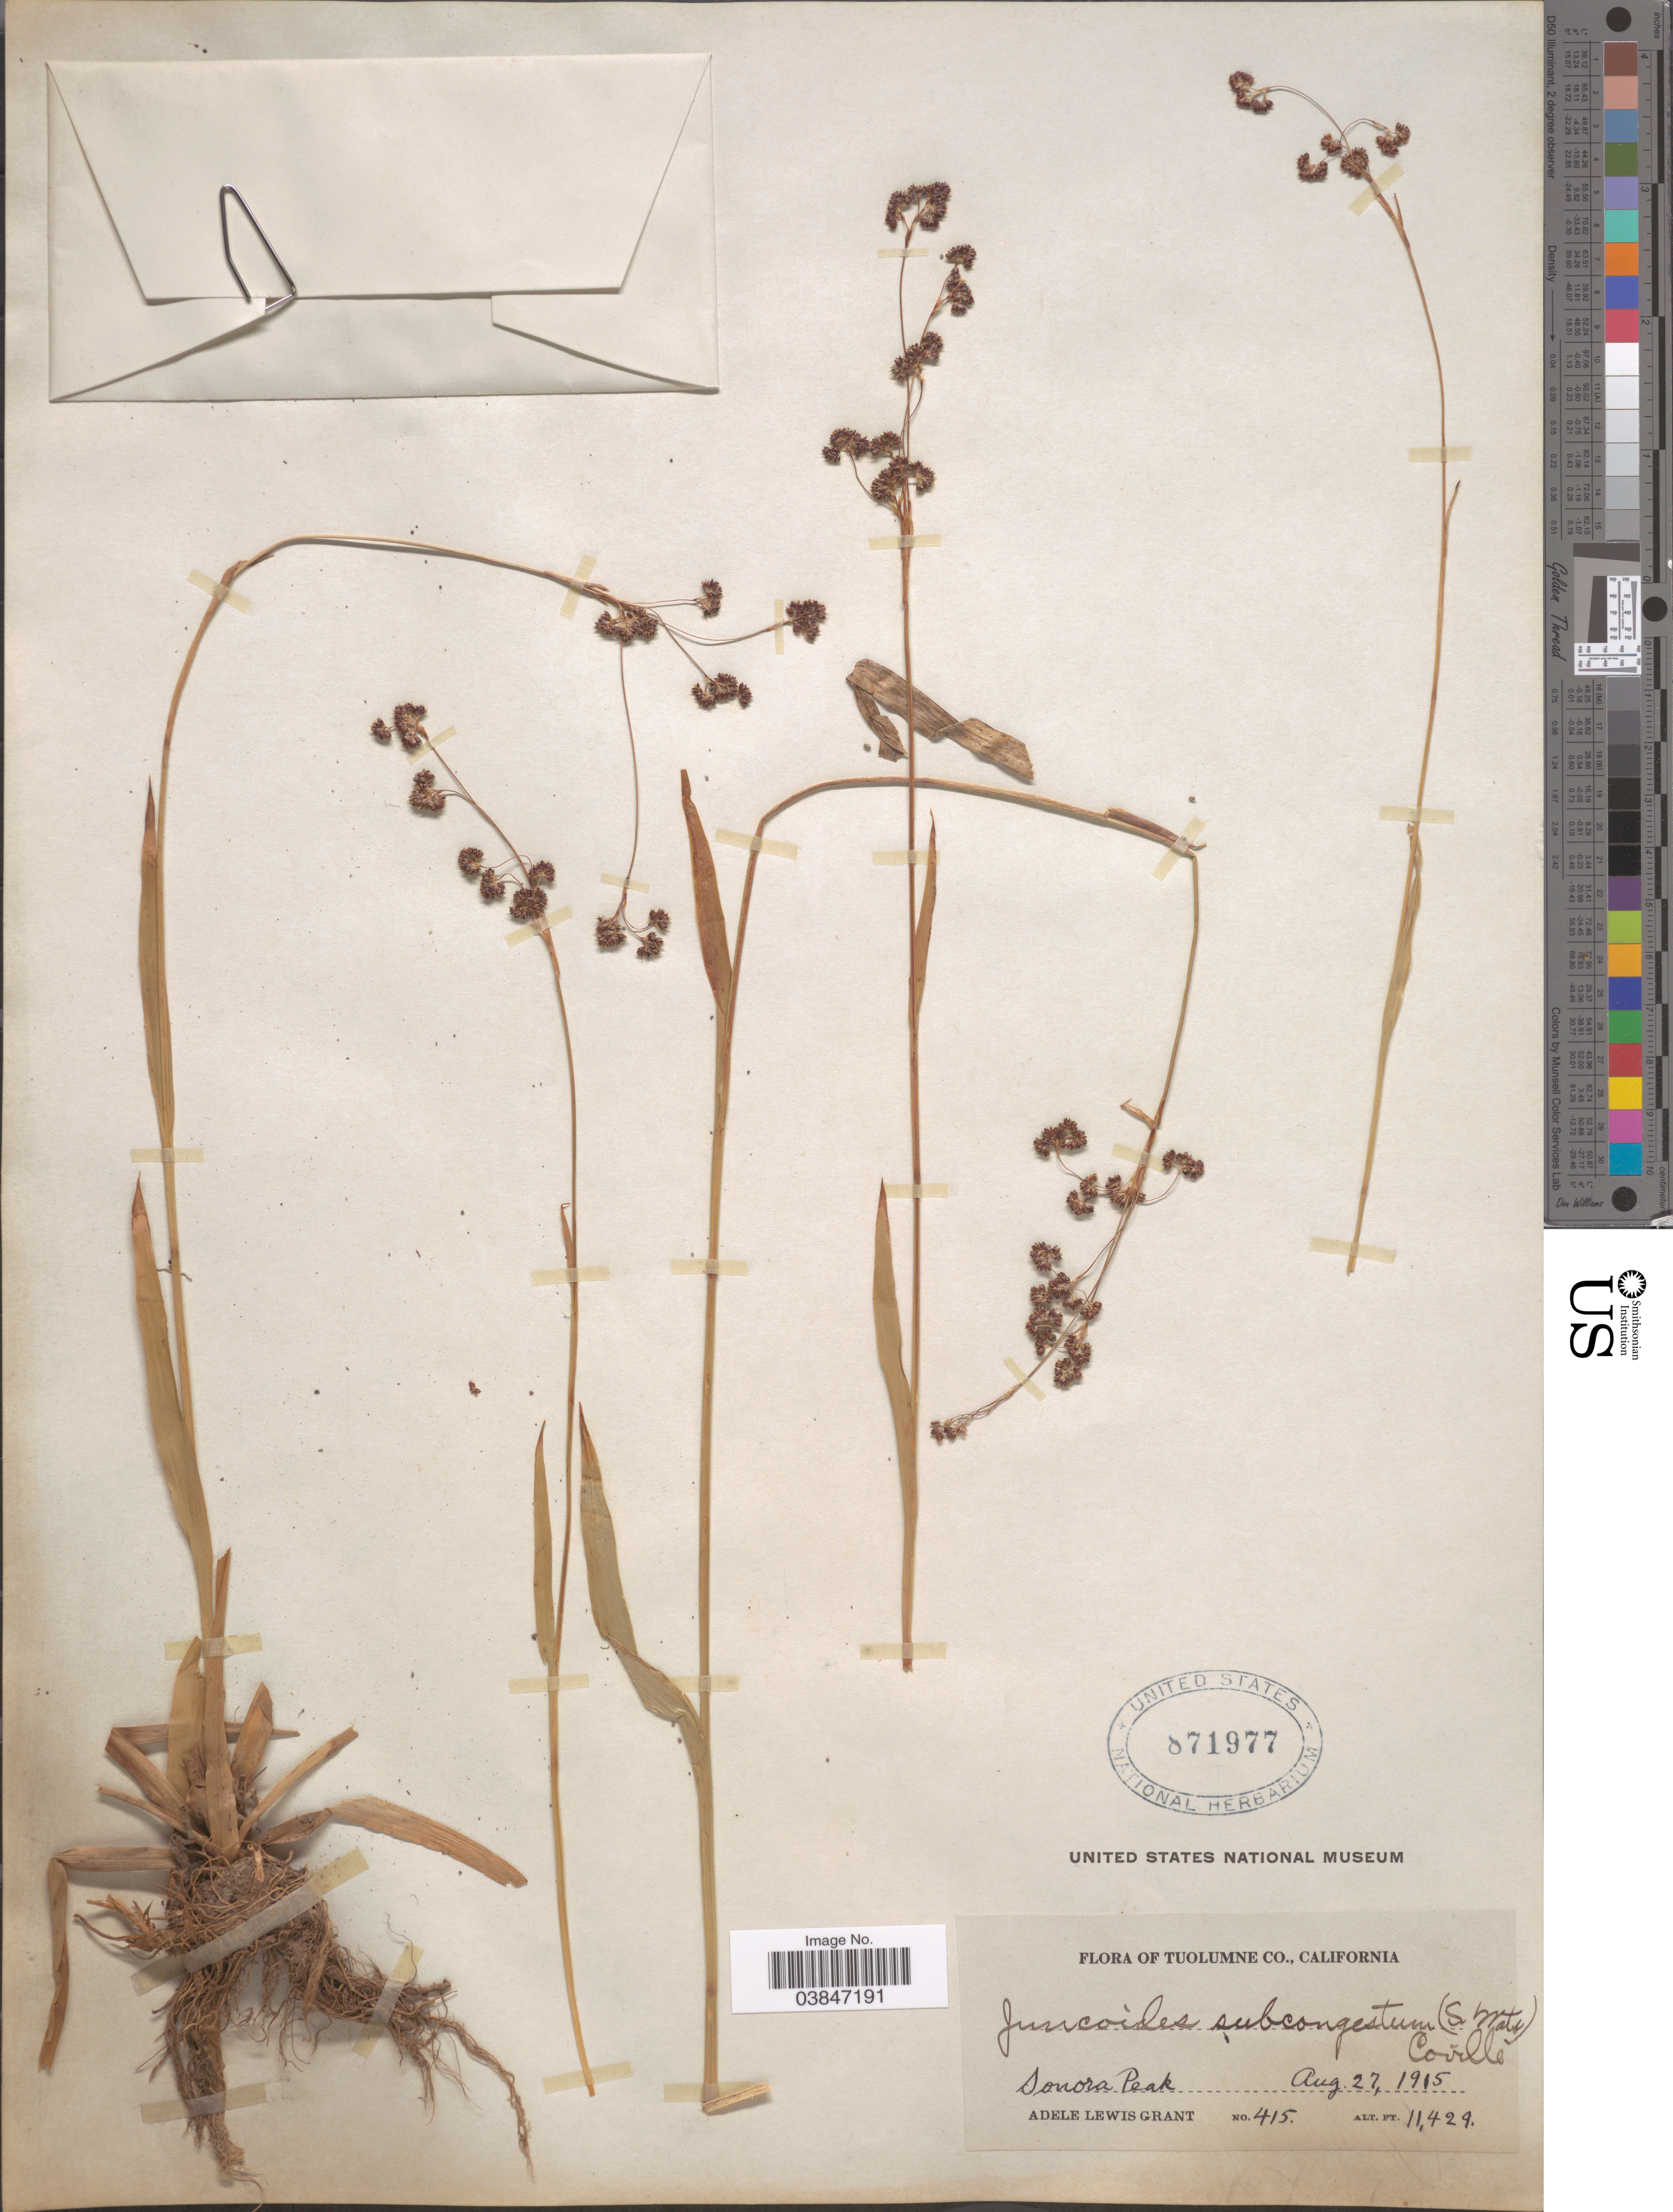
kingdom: Plantae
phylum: Tracheophyta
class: Liliopsida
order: Poales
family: Juncaceae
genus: Luzula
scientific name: Luzula subcongesta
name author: (S. Watson) Jeps.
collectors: A. L. Grant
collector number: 415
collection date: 1915-08-27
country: United States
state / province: California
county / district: Tuolumne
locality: Tuolumne Co. Sonora Peak.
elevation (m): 3484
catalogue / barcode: US 871977